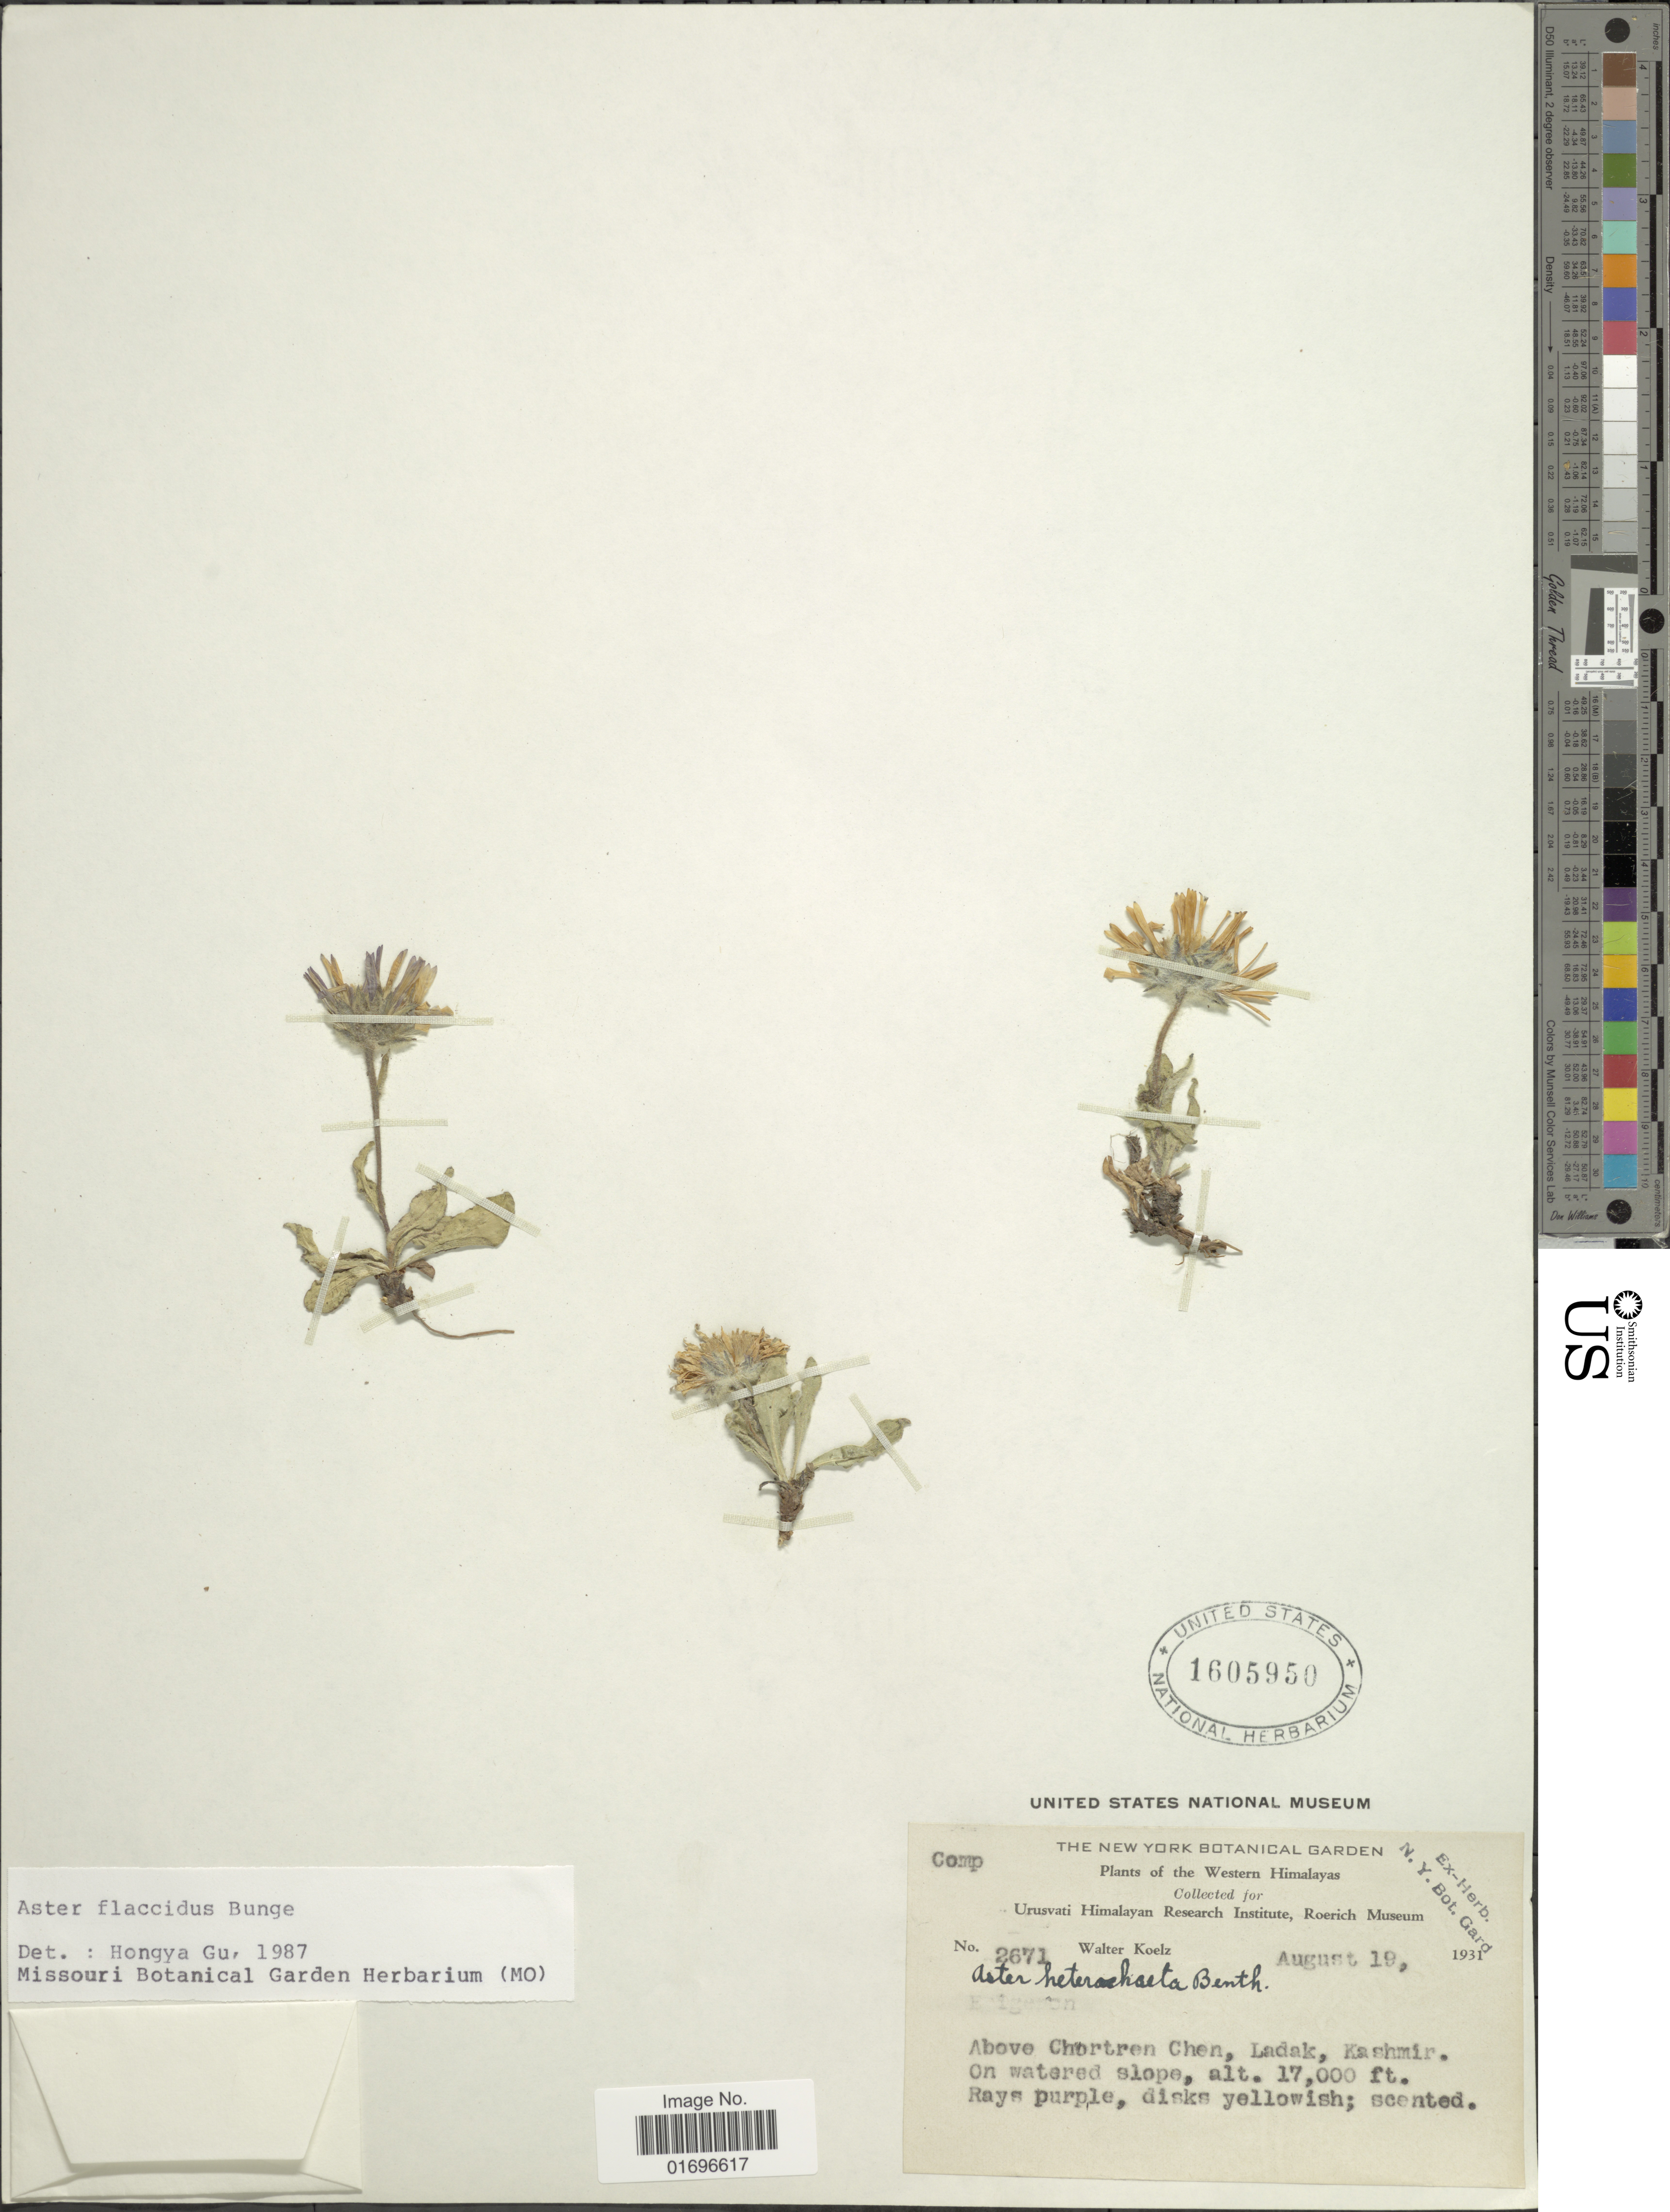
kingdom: Plantae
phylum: Tracheophyta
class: Magnoliopsida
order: Asterales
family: Asteraceae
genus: Aster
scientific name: Aster flaccidus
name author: Bunge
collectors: W. N. Koelz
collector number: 2671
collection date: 1931-08-19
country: India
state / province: Ladakh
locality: Western Himalayas. Above Chortren Chen, Ladak, Kashmir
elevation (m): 5182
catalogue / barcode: US 1605950